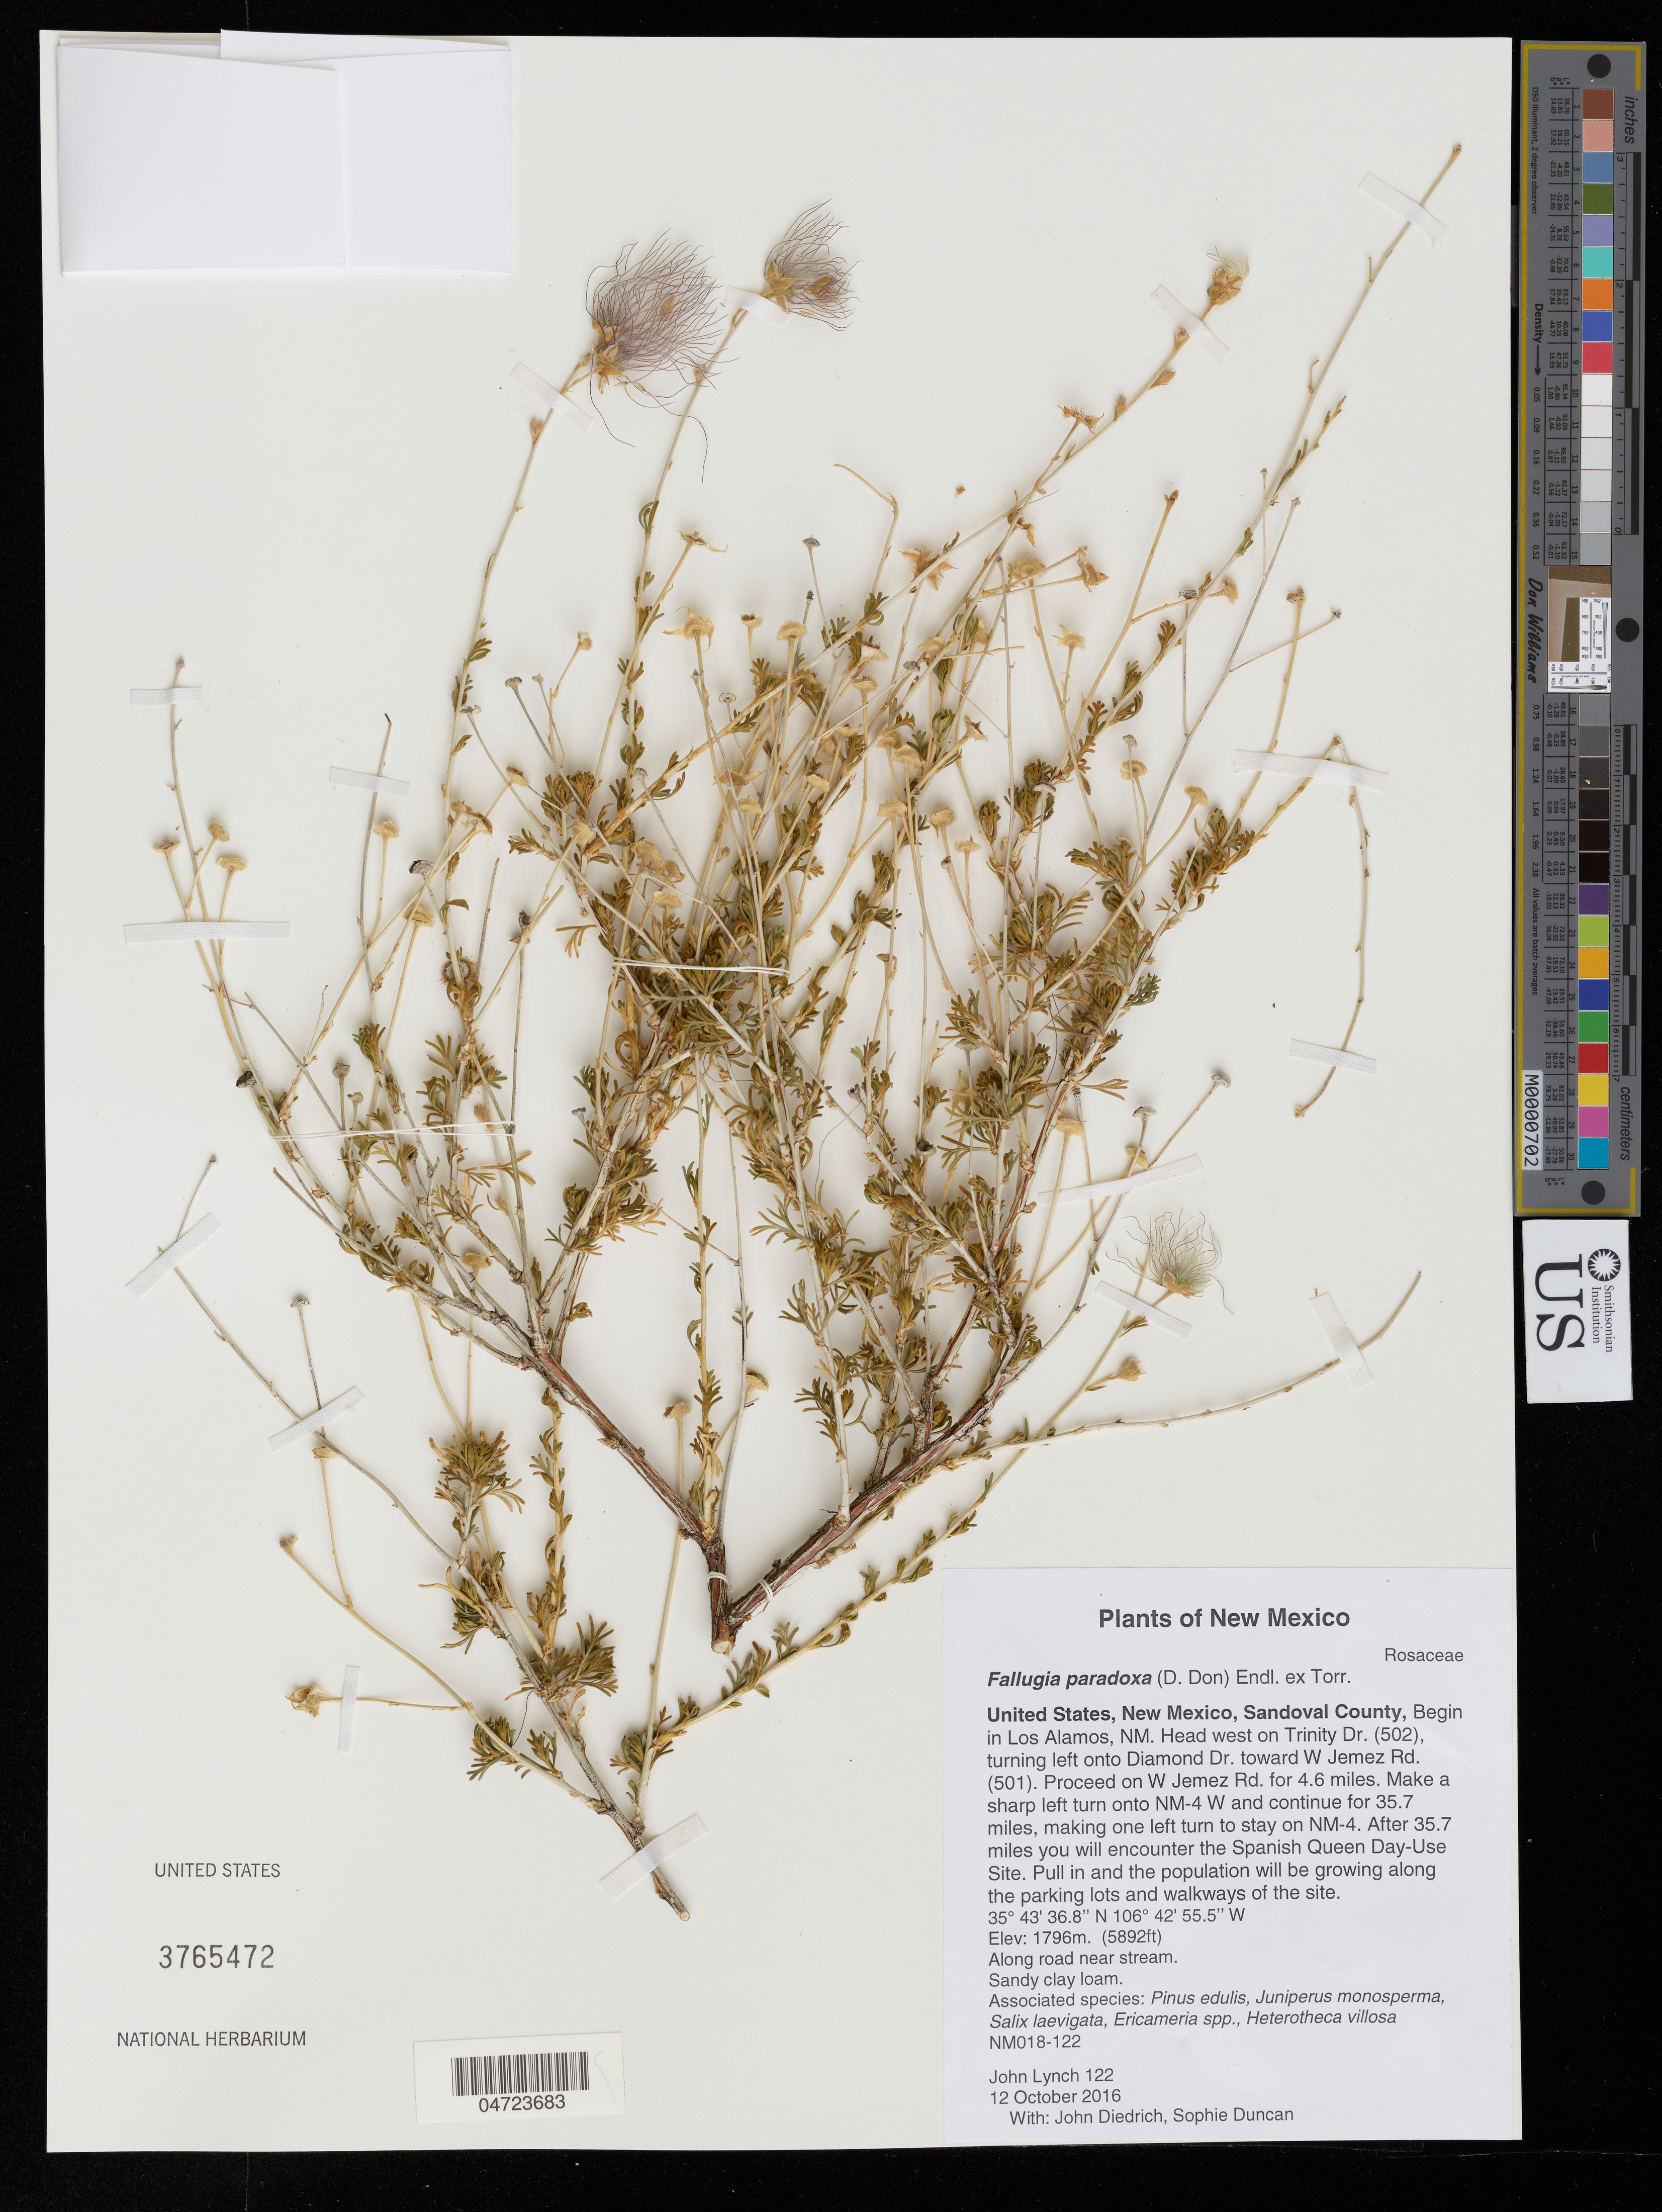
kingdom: Plantae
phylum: Tracheophyta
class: Magnoliopsida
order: Rosales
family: Rosaceae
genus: Fallugia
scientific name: Fallugia paradoxa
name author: (D. Don ex Tilloch & T. Taylor) Endl. ex Torr.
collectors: J. Lynch, J. Diedrich & S. Duncan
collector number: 122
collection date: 2016-10-12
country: United States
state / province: New Mexico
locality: Sandoval County, Begin in Los Alamos, NM. Head west on Trinity Dr. (502), turning left onto Diamond Dr toward W Jemez Rd. (501). Proceed on W Jemez Rd. for 4.6 miles. Make a sharp left turn onto NM-4 W and continue for 35.7 miles, making one left turn to stay on NM-4. After 35.7 miles you will encounter the Spanish Queen Day-Use Site. Pull in and the population will be growing along the parking lots and walkways of the site.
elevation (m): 1796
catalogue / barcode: US 3765472